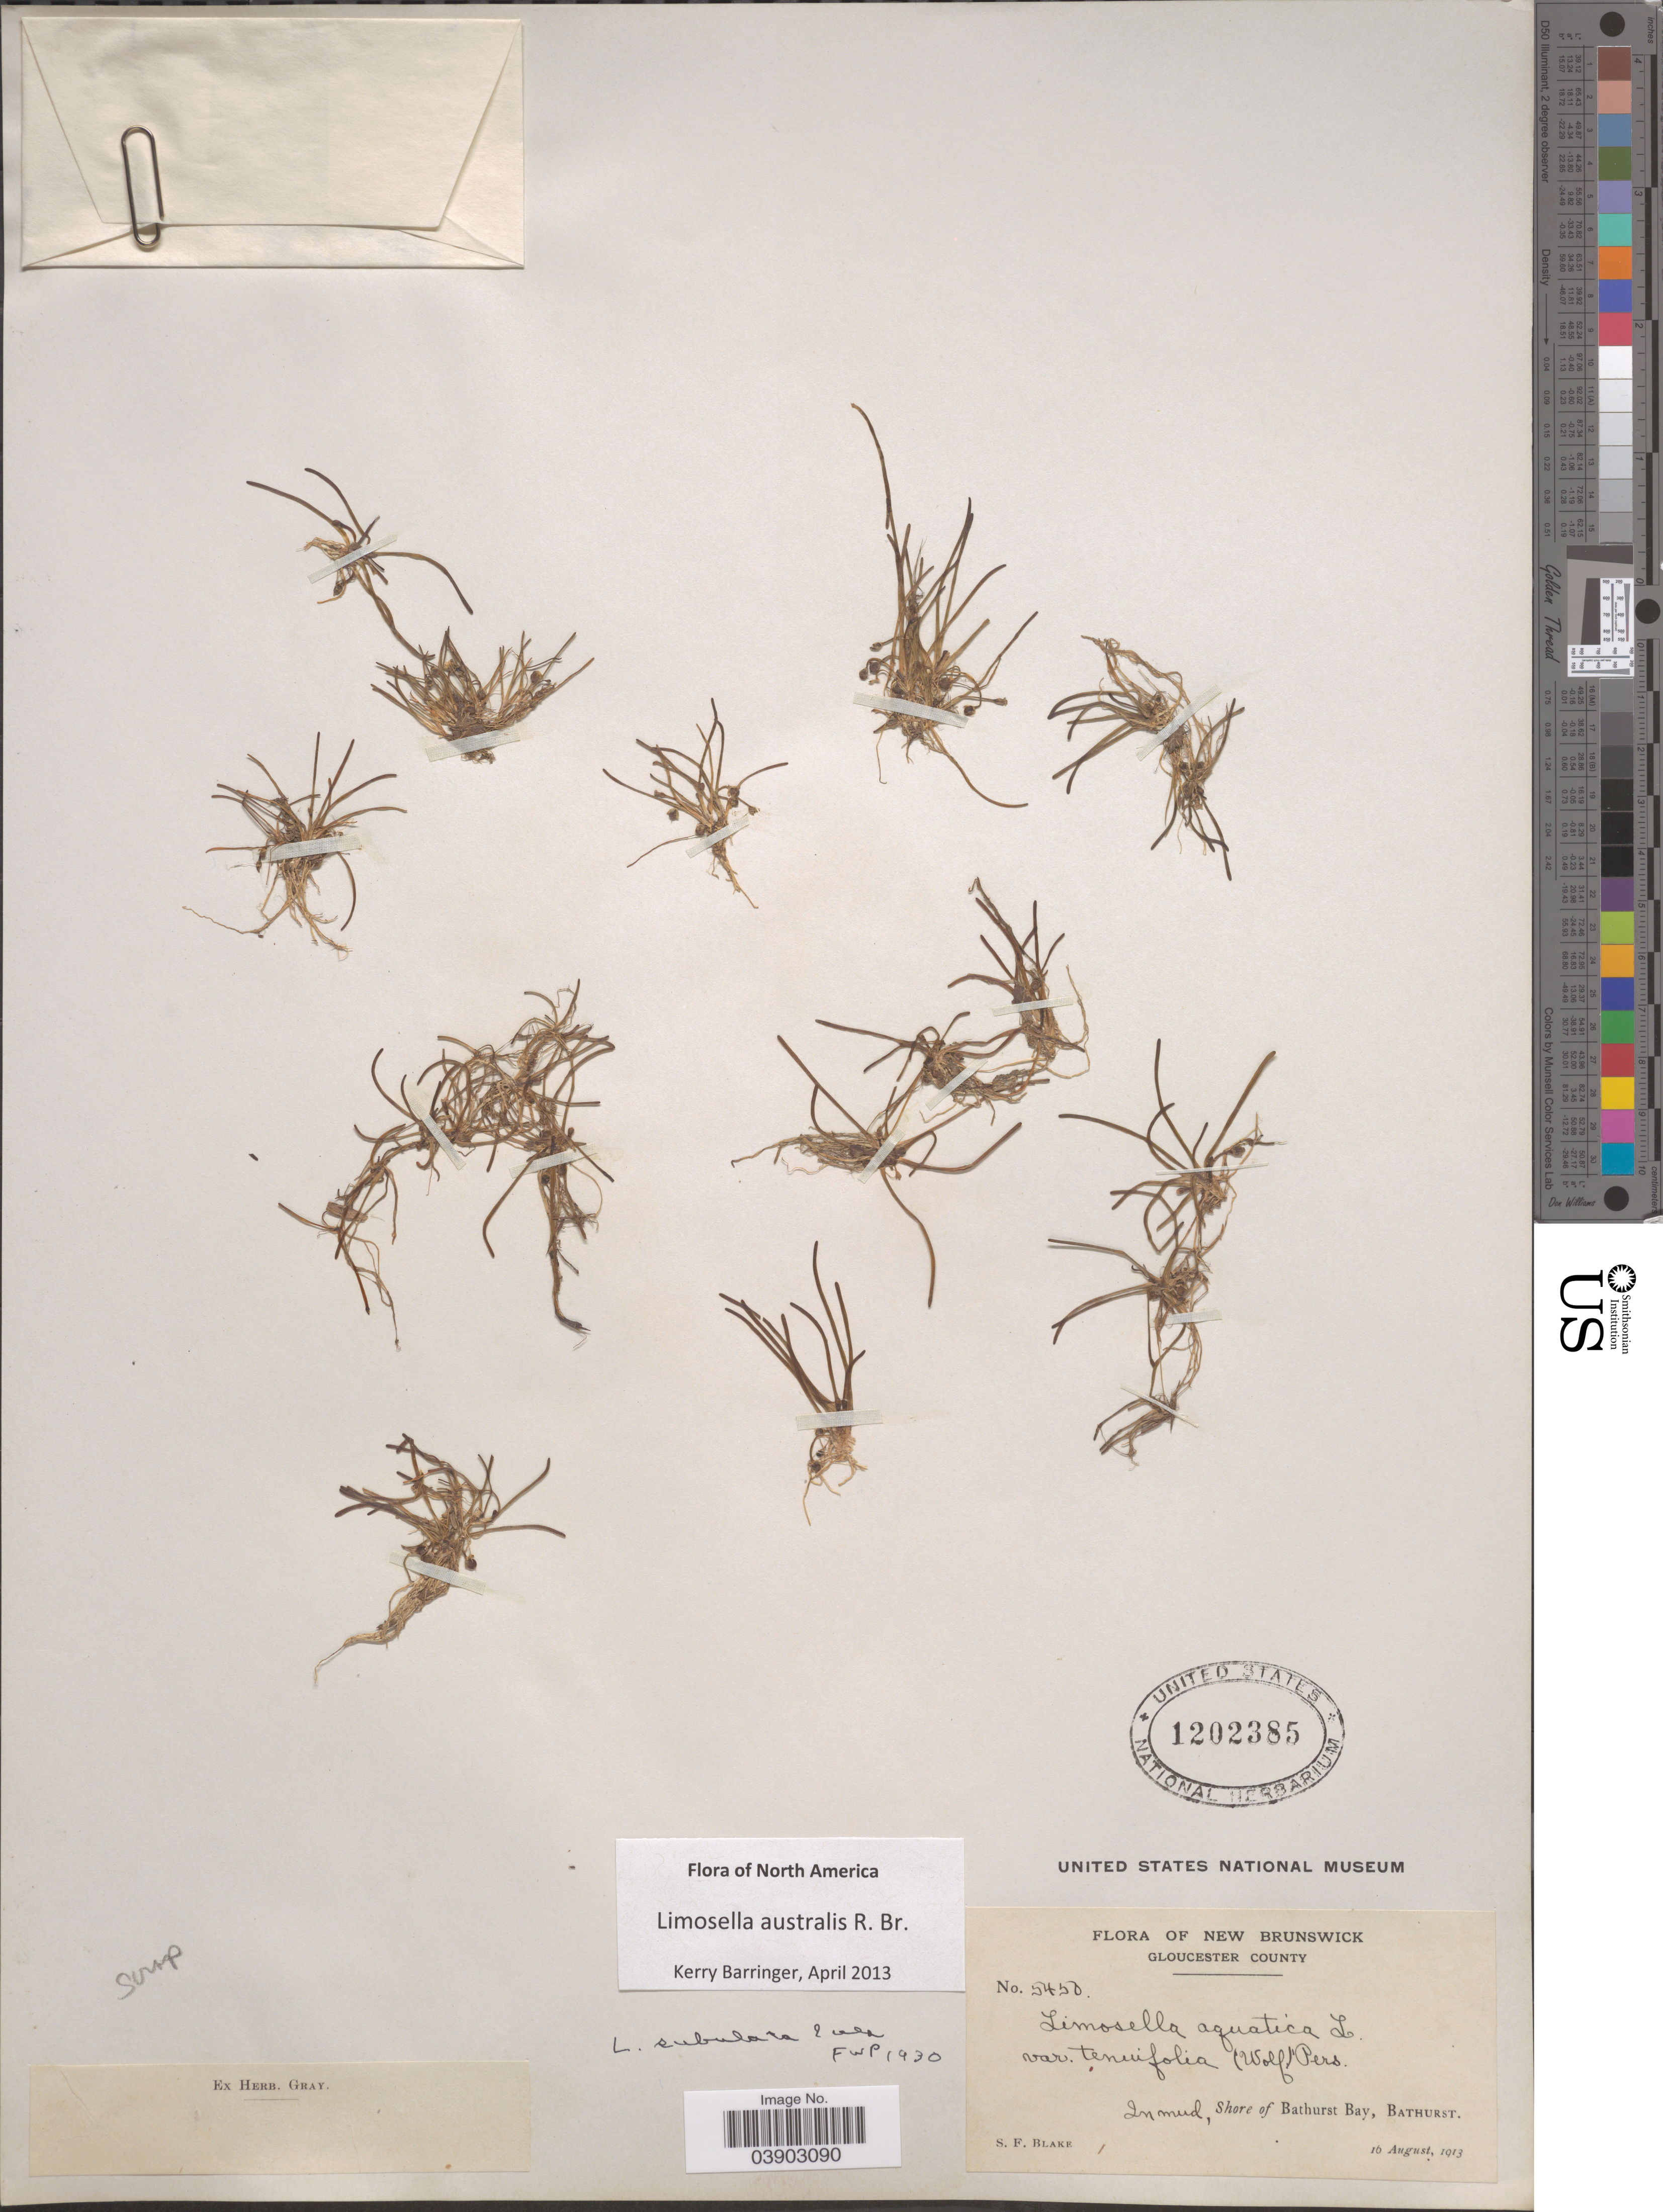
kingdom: Plantae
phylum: Tracheophyta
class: Magnoliopsida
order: Lamiales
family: Scrophulariaceae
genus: Limosella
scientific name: Limosella australis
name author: R. Br.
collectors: S. Blake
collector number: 5450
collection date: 1913-08-16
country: Canada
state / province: New Brunswick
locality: Gloucester County. In mud, Shore of Bathurst Bay, Bathurst.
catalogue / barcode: US 1202385